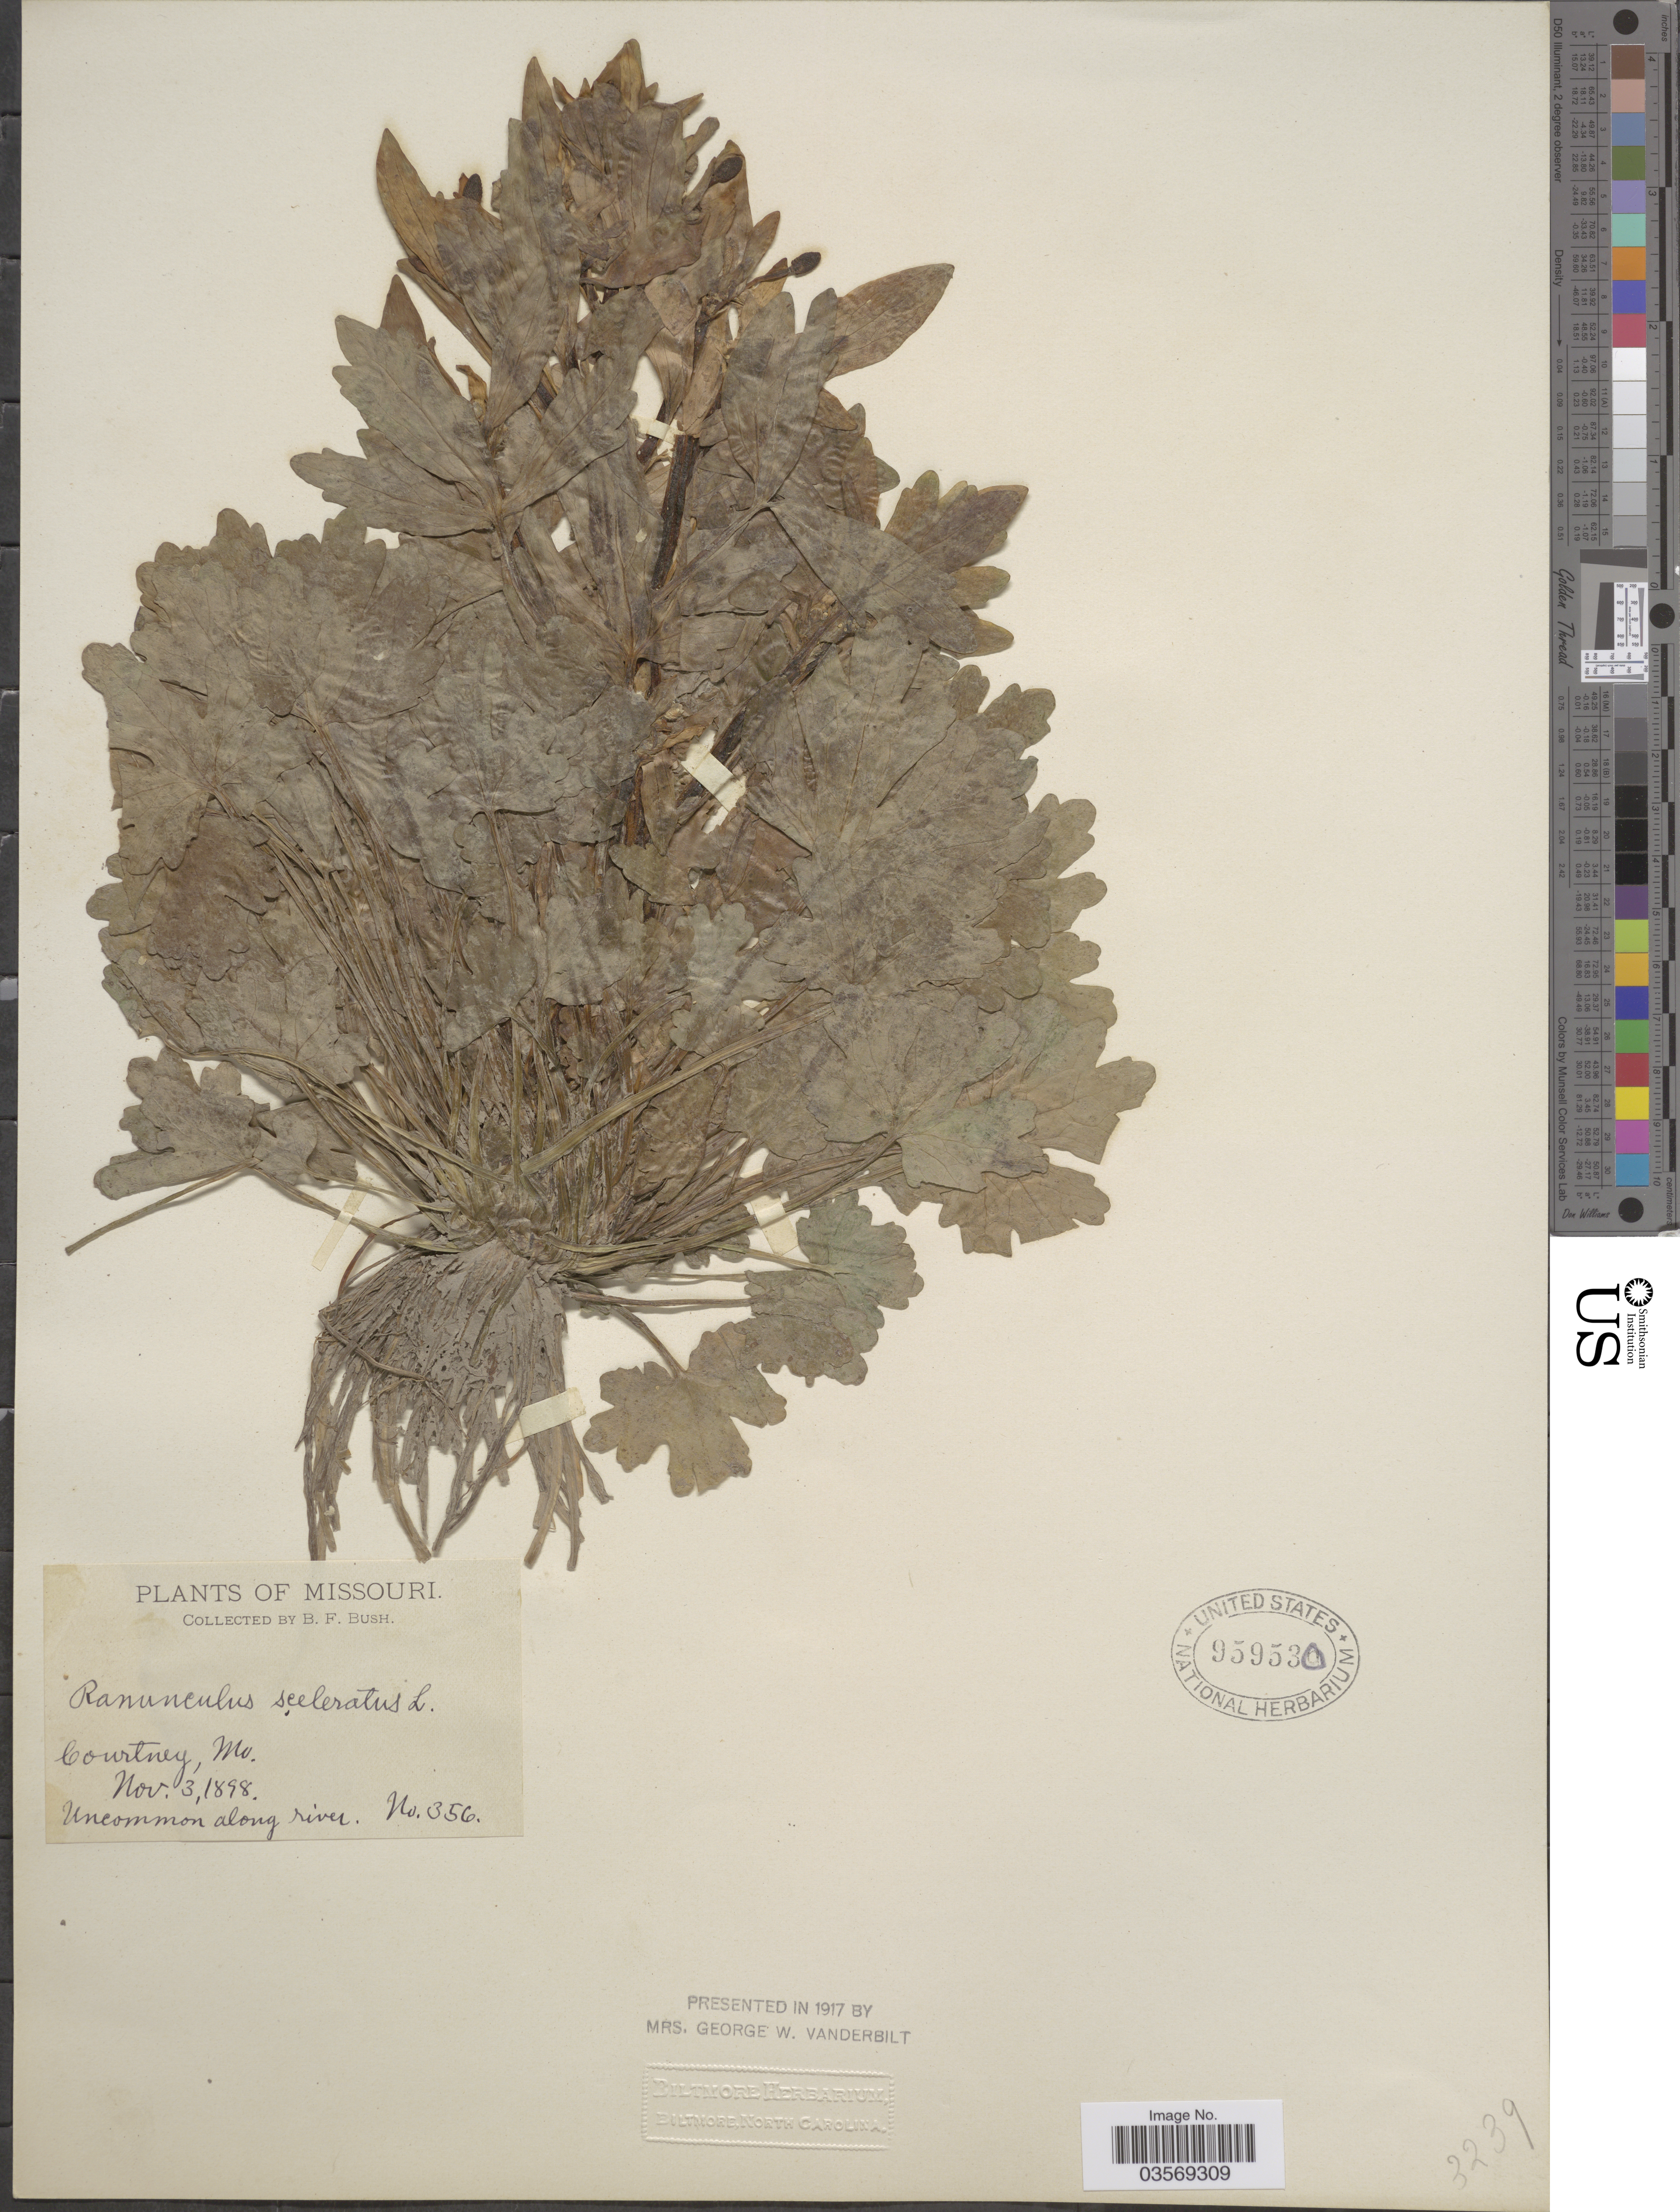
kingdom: Plantae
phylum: Tracheophyta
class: Magnoliopsida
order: Ranunculales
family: Ranunculaceae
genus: Ranunculus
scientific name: Ranunculus sceleratus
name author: L.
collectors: B. F. Bush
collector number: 356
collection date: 1898-11-03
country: United States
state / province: Missouri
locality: Courtney.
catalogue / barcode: US 959530